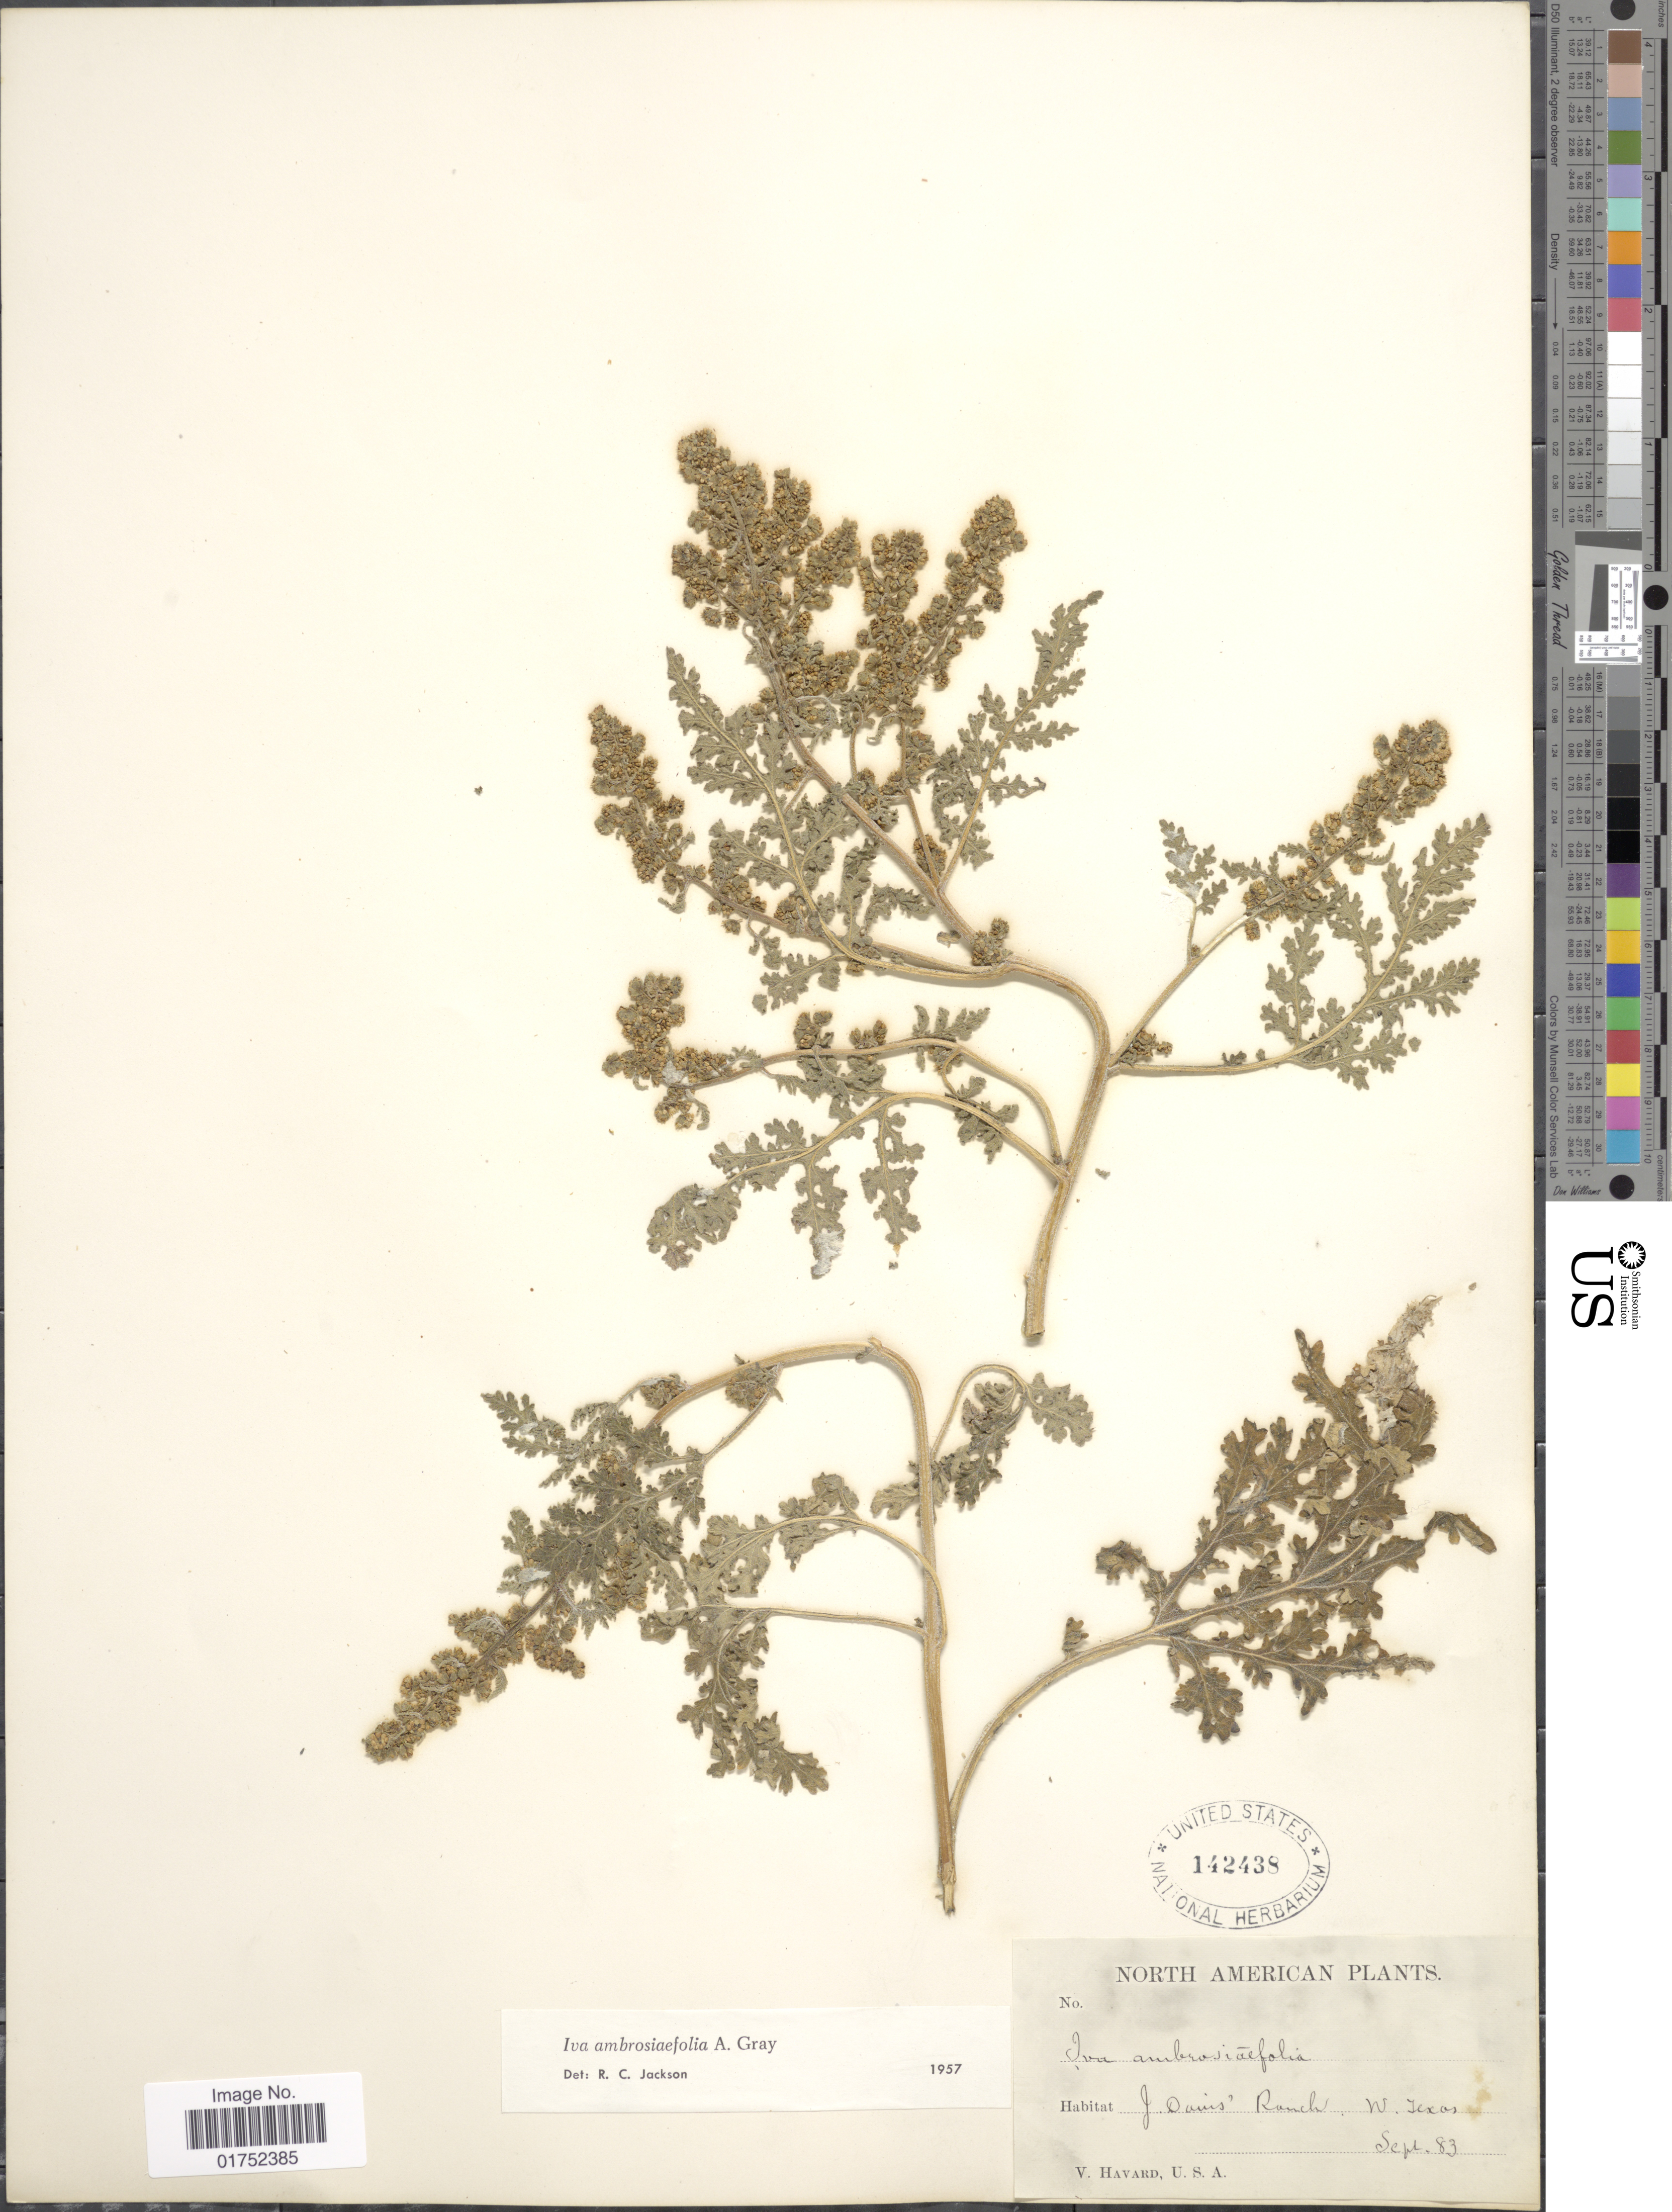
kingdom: Plantae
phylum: Tracheophyta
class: Magnoliopsida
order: Asterales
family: Asteraceae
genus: Iva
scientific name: Iva ambrosiifolia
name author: (A. Gray) A. Gray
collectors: V. Havard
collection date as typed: Transcribed d/m/y: /9/83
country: United States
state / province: Texas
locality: J. Dains' Ranch, W. Texas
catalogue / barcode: US 142438